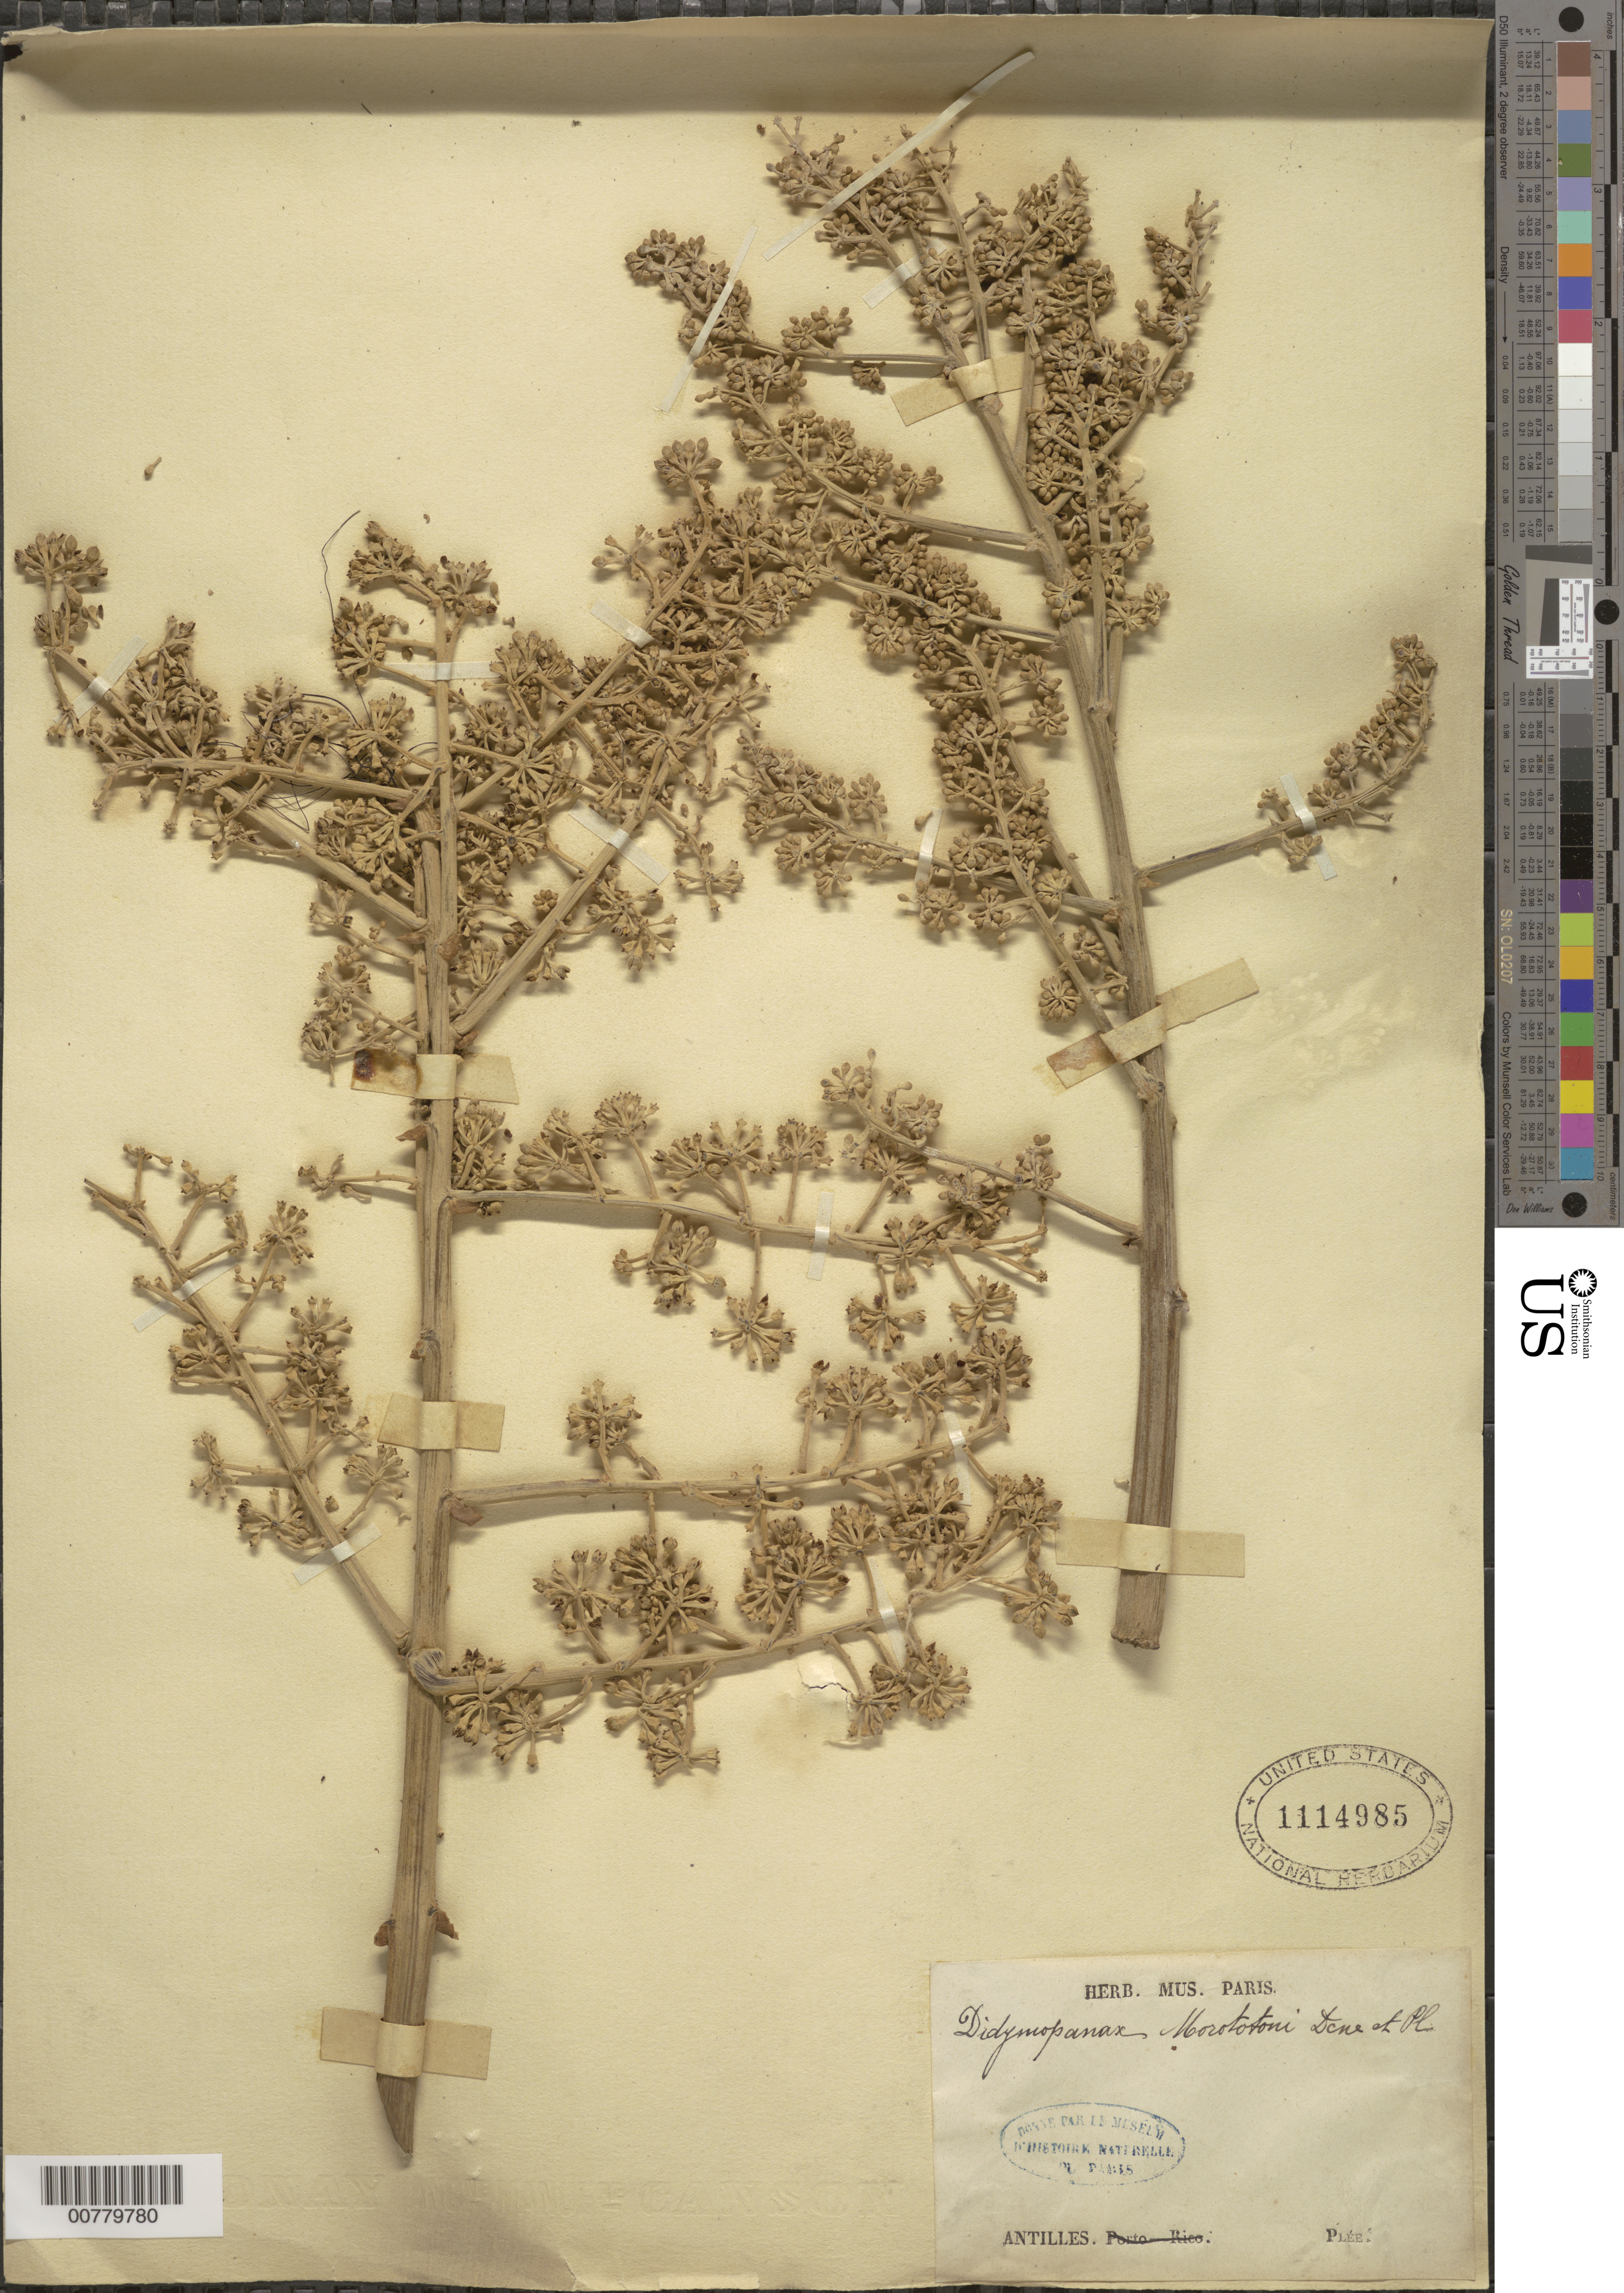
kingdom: Plantae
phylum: Tracheophyta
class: Magnoliopsida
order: Apiales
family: Araliaceae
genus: Schefflera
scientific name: Schefflera morototoni (Aubl.) Maguire, Steyerm. & Frodin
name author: (Aubl.) Maguire et al.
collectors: A. Plée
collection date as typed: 1800 to -- --- 1899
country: Puerto Rico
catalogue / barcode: US 1114985